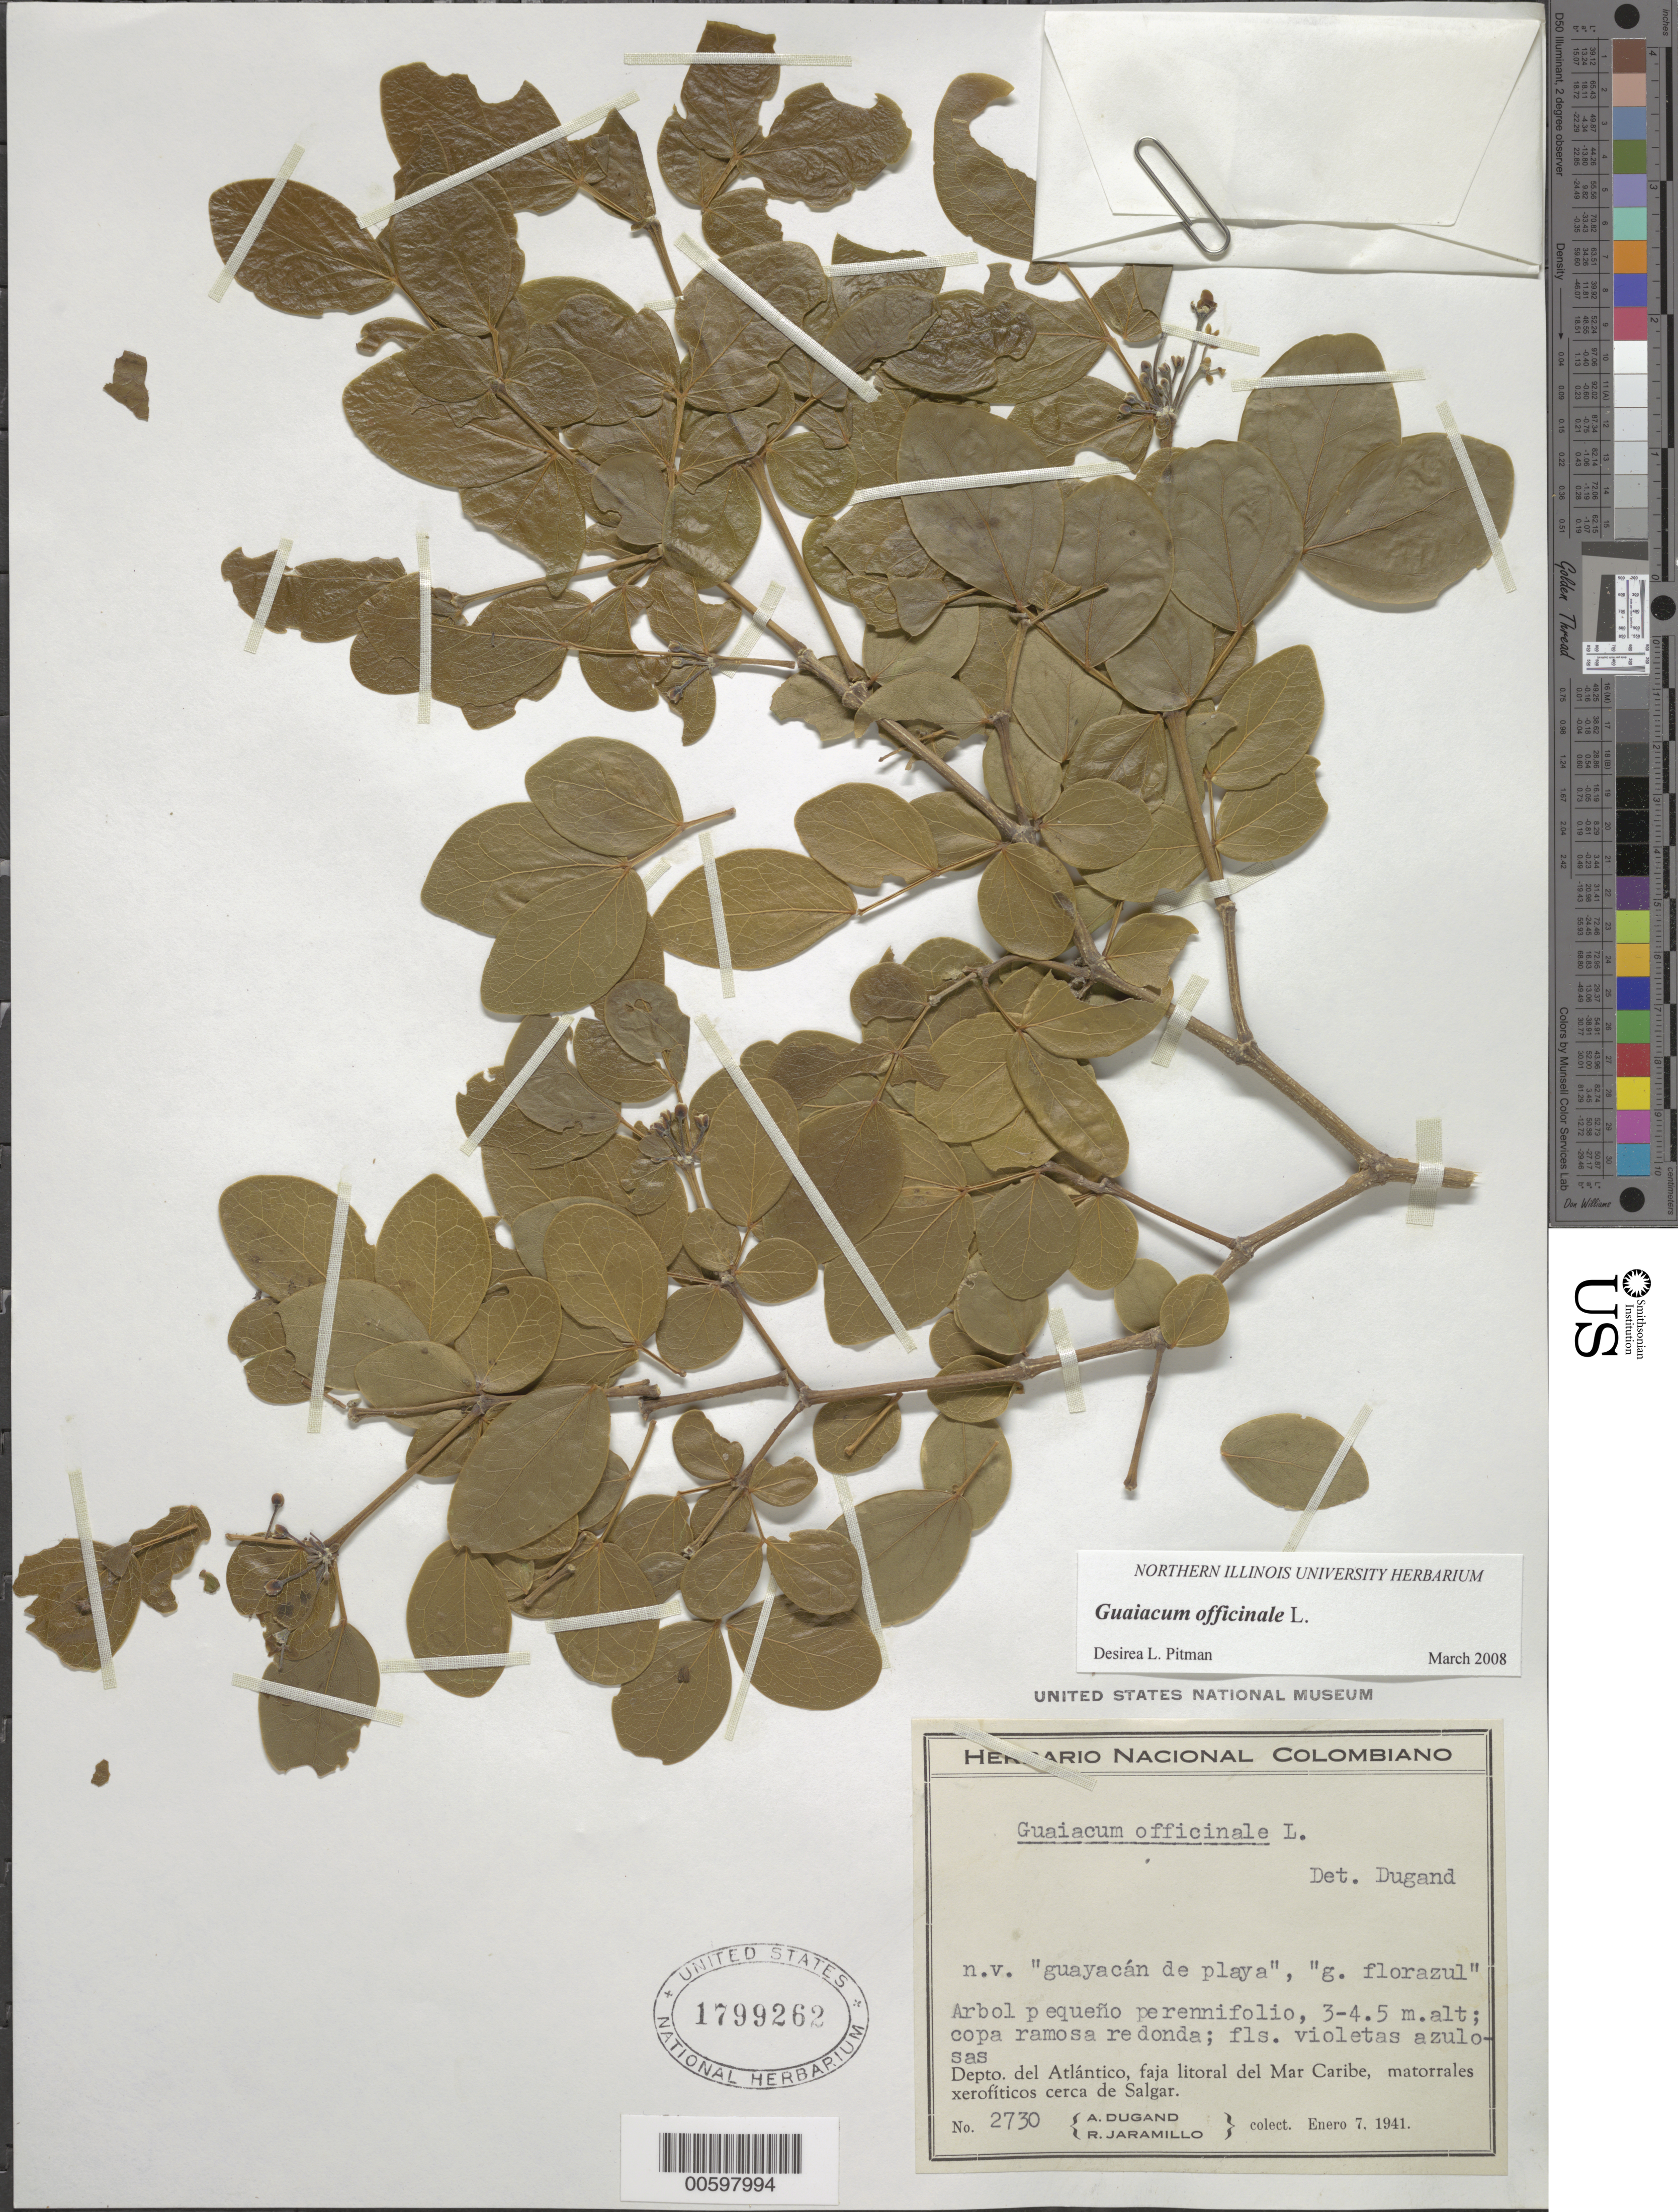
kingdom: Plantae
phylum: Tracheophyta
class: Magnoliopsida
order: Zygophyllales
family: Zygophyllaceae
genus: Guaiacum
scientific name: Guaiacum officinale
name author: L.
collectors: A. Dugand G. & R. Jaramillo M.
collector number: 2730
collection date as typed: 07 Jan 1941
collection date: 1941-01-07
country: Colombia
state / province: Atlántico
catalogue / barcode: US 1799262